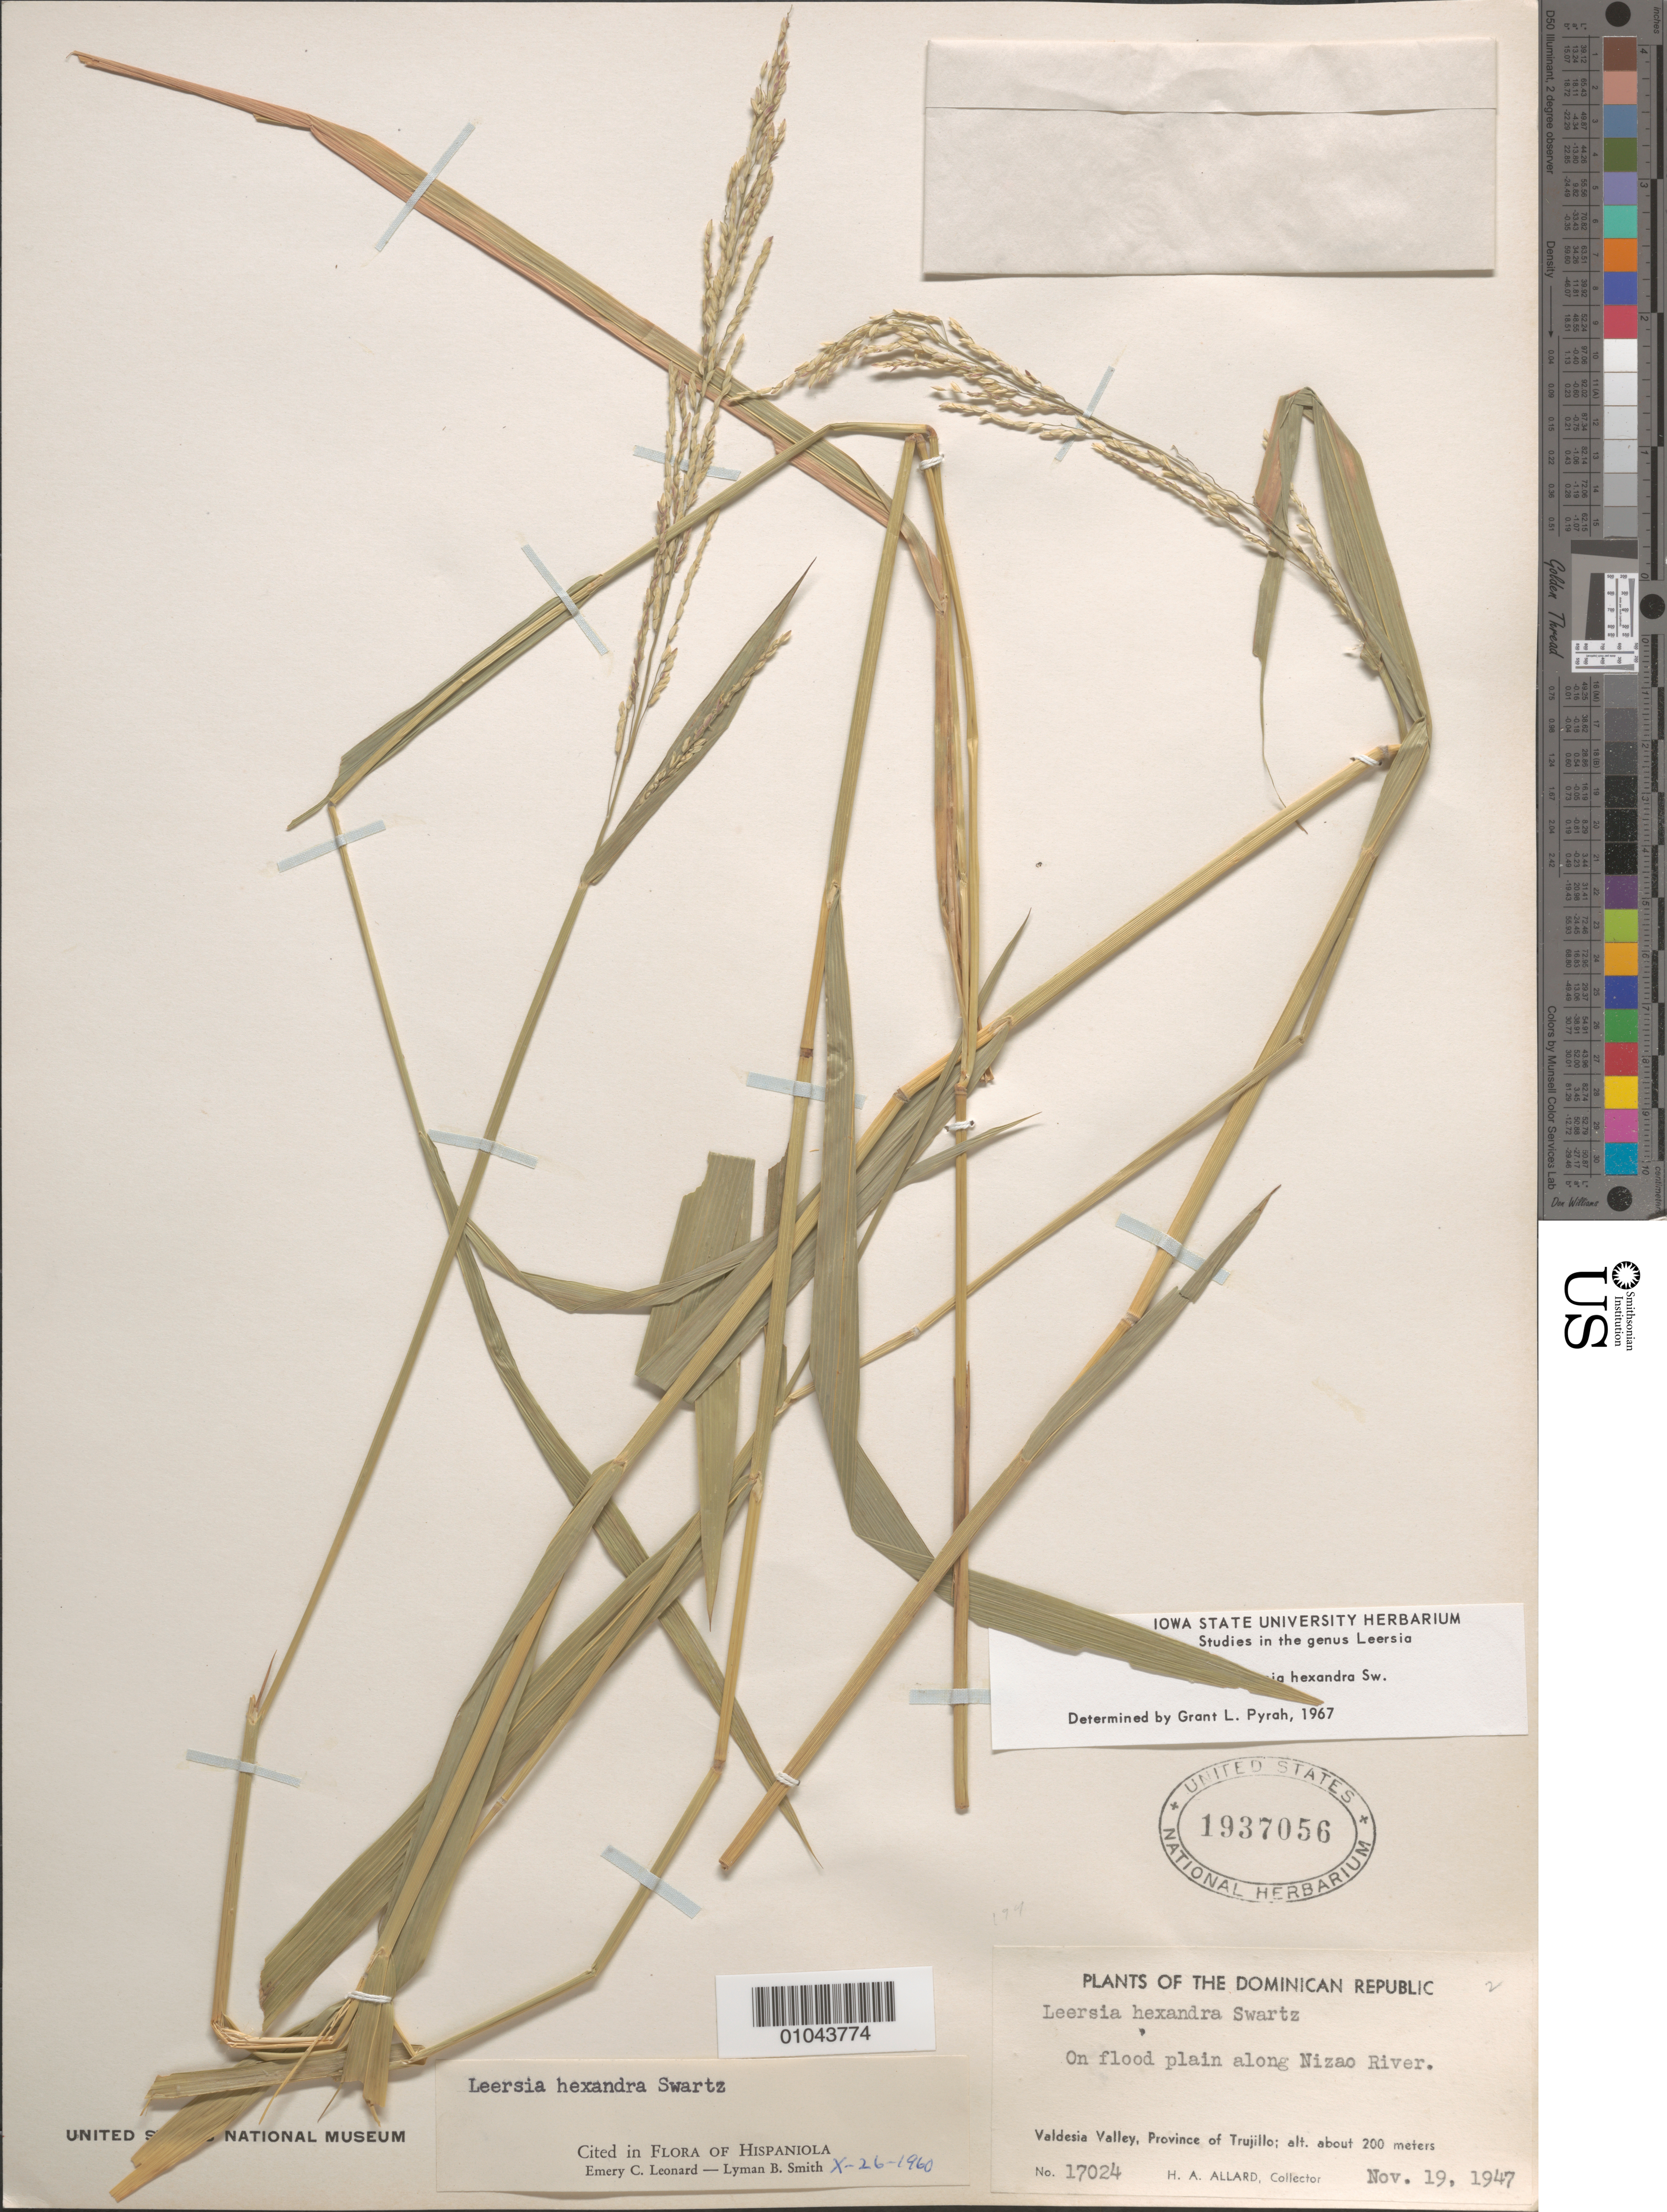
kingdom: Plantae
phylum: Tracheophyta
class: Liliopsida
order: Poales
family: Poaceae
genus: Leersia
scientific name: Leersia hexandra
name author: Sw.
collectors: H. A. Allard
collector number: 17024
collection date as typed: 19 Nov 1947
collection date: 1947-11-19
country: Dominican Republic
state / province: La Vega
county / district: Santo Domingo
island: Hispaniola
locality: Valdesia Valley, Province of Trujillo (Santo Domingo), on flood plain along Nizao River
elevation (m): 200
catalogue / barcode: US 1937056